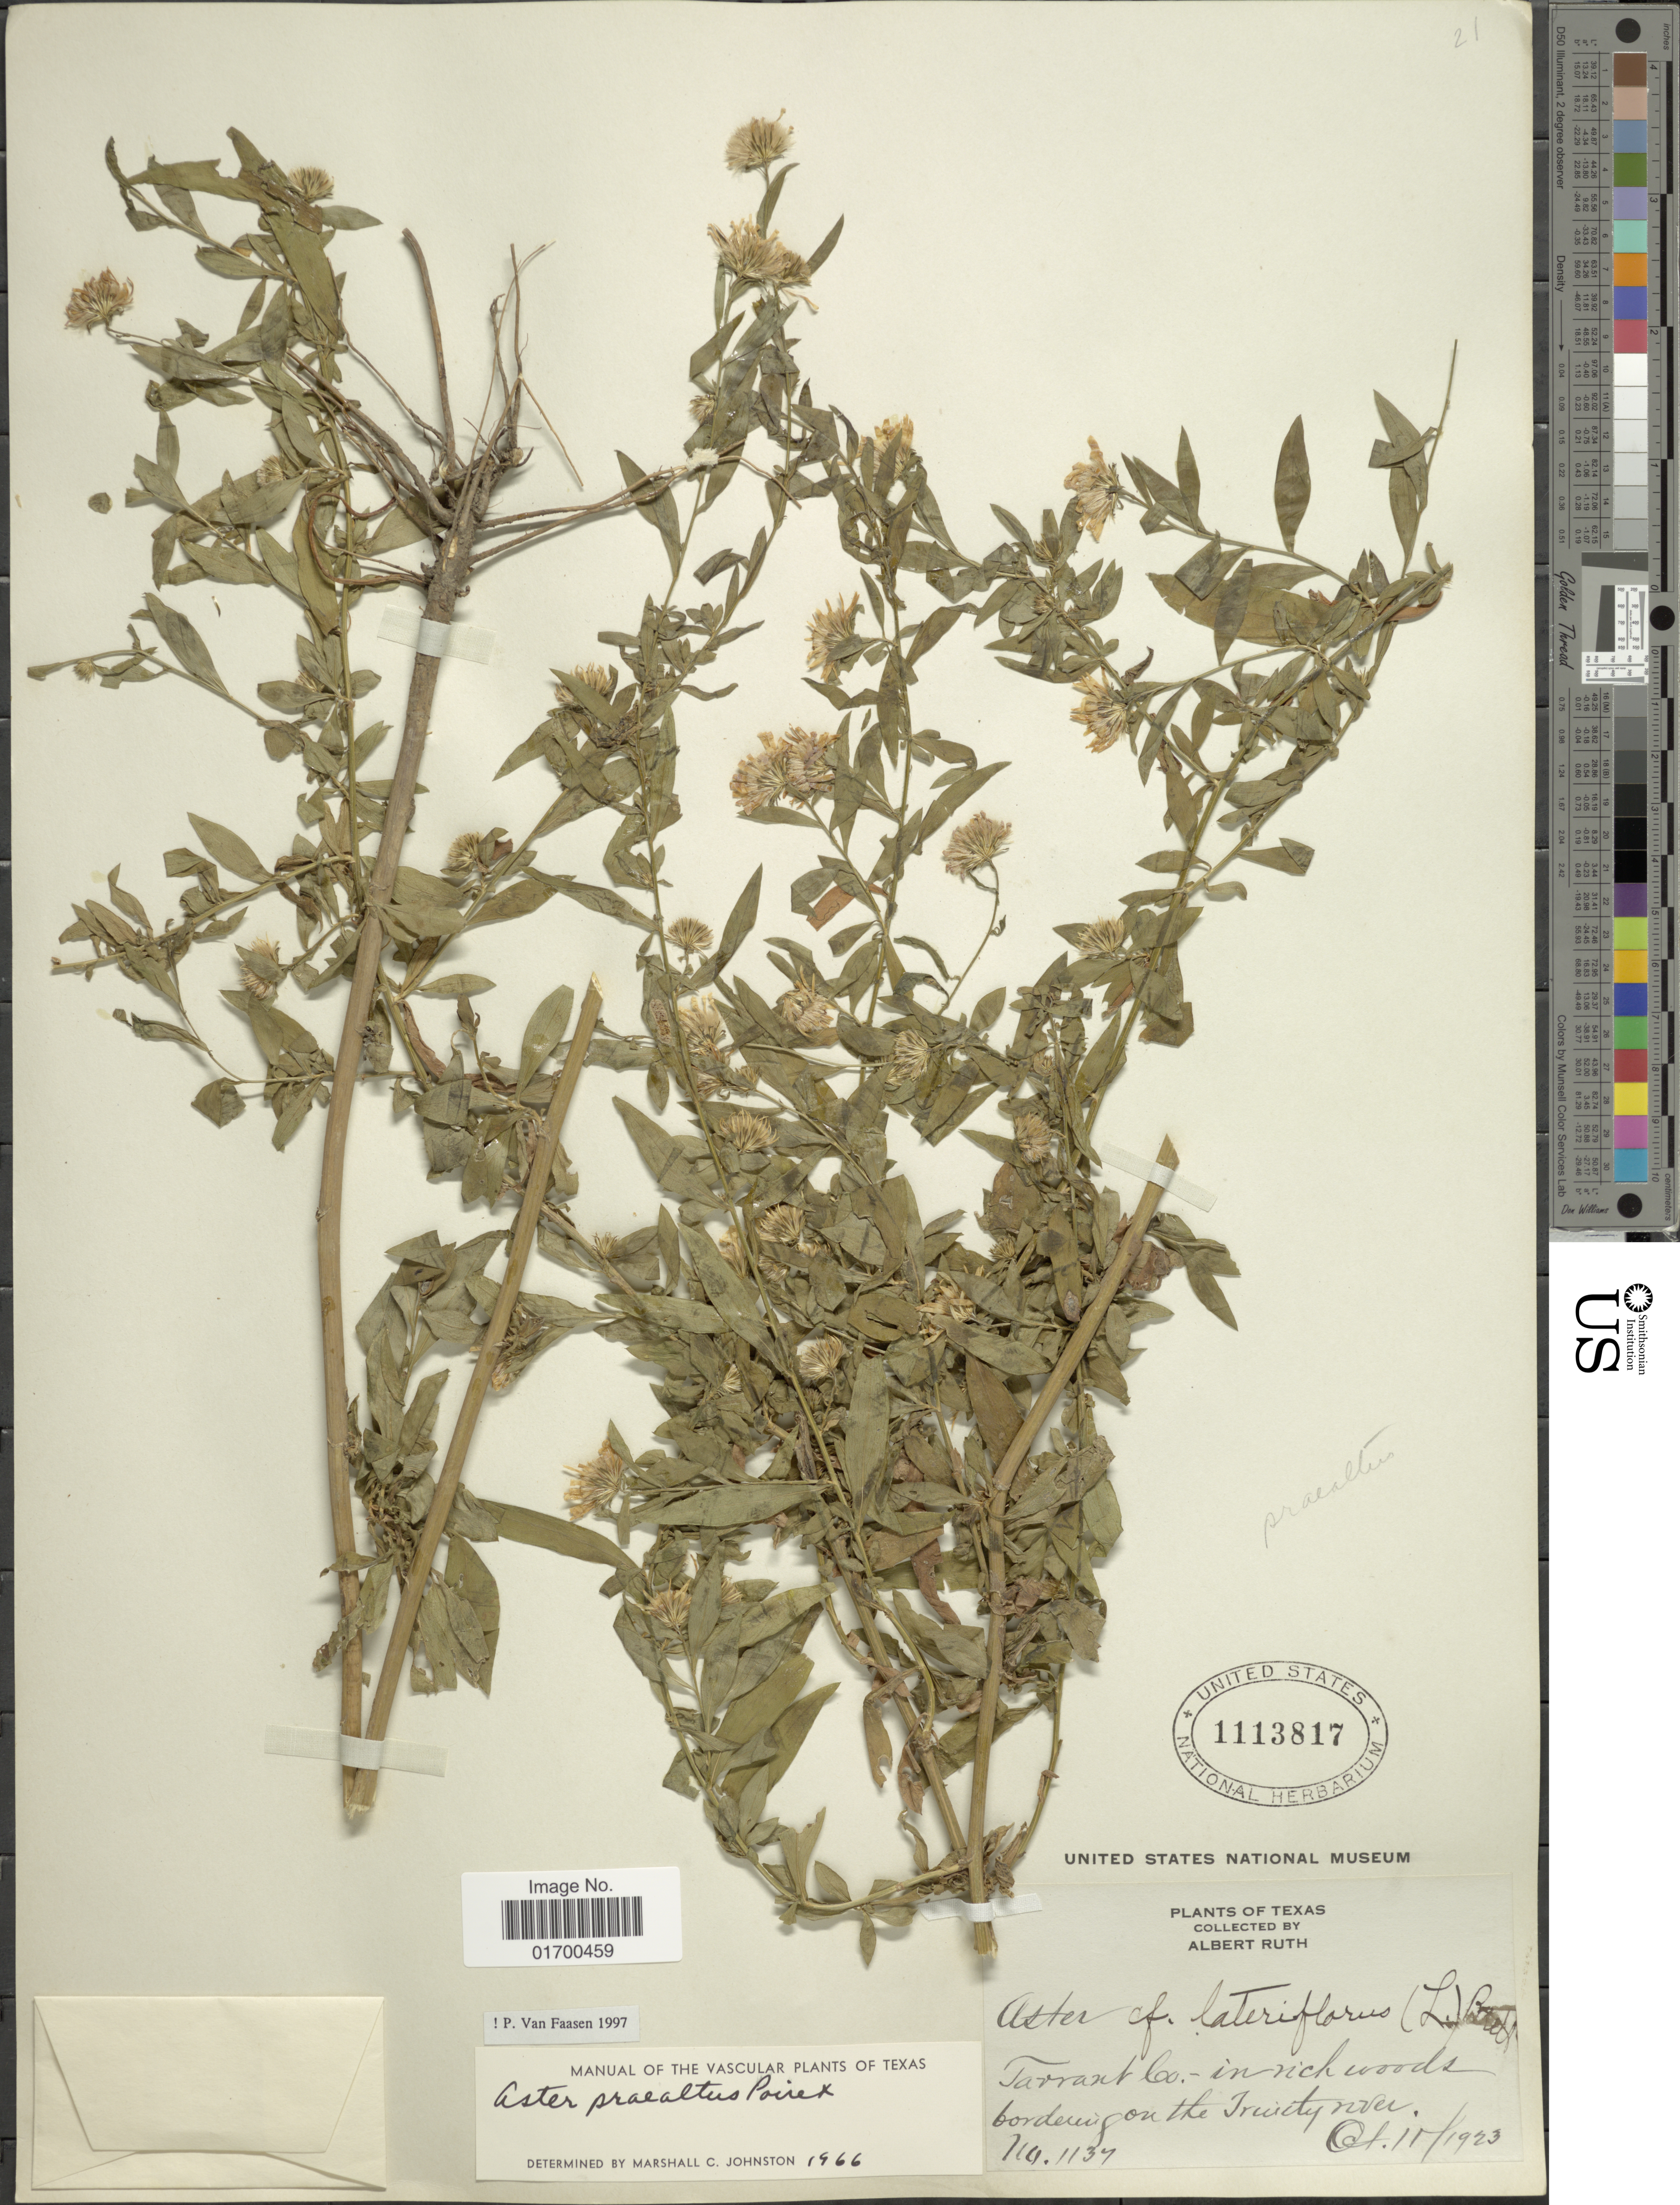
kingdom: Plantae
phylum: Tracheophyta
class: Magnoliopsida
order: Asterales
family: Asteraceae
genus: Symphyotrichum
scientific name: Symphyotrichum lateriflorum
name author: (L.) Á. Löve & D. Löve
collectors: A. Ruth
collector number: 1137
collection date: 1923-10-11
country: United States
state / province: Texas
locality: Tarrant Co.- in rich woods, bordering on the Trinity river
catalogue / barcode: US 1113817